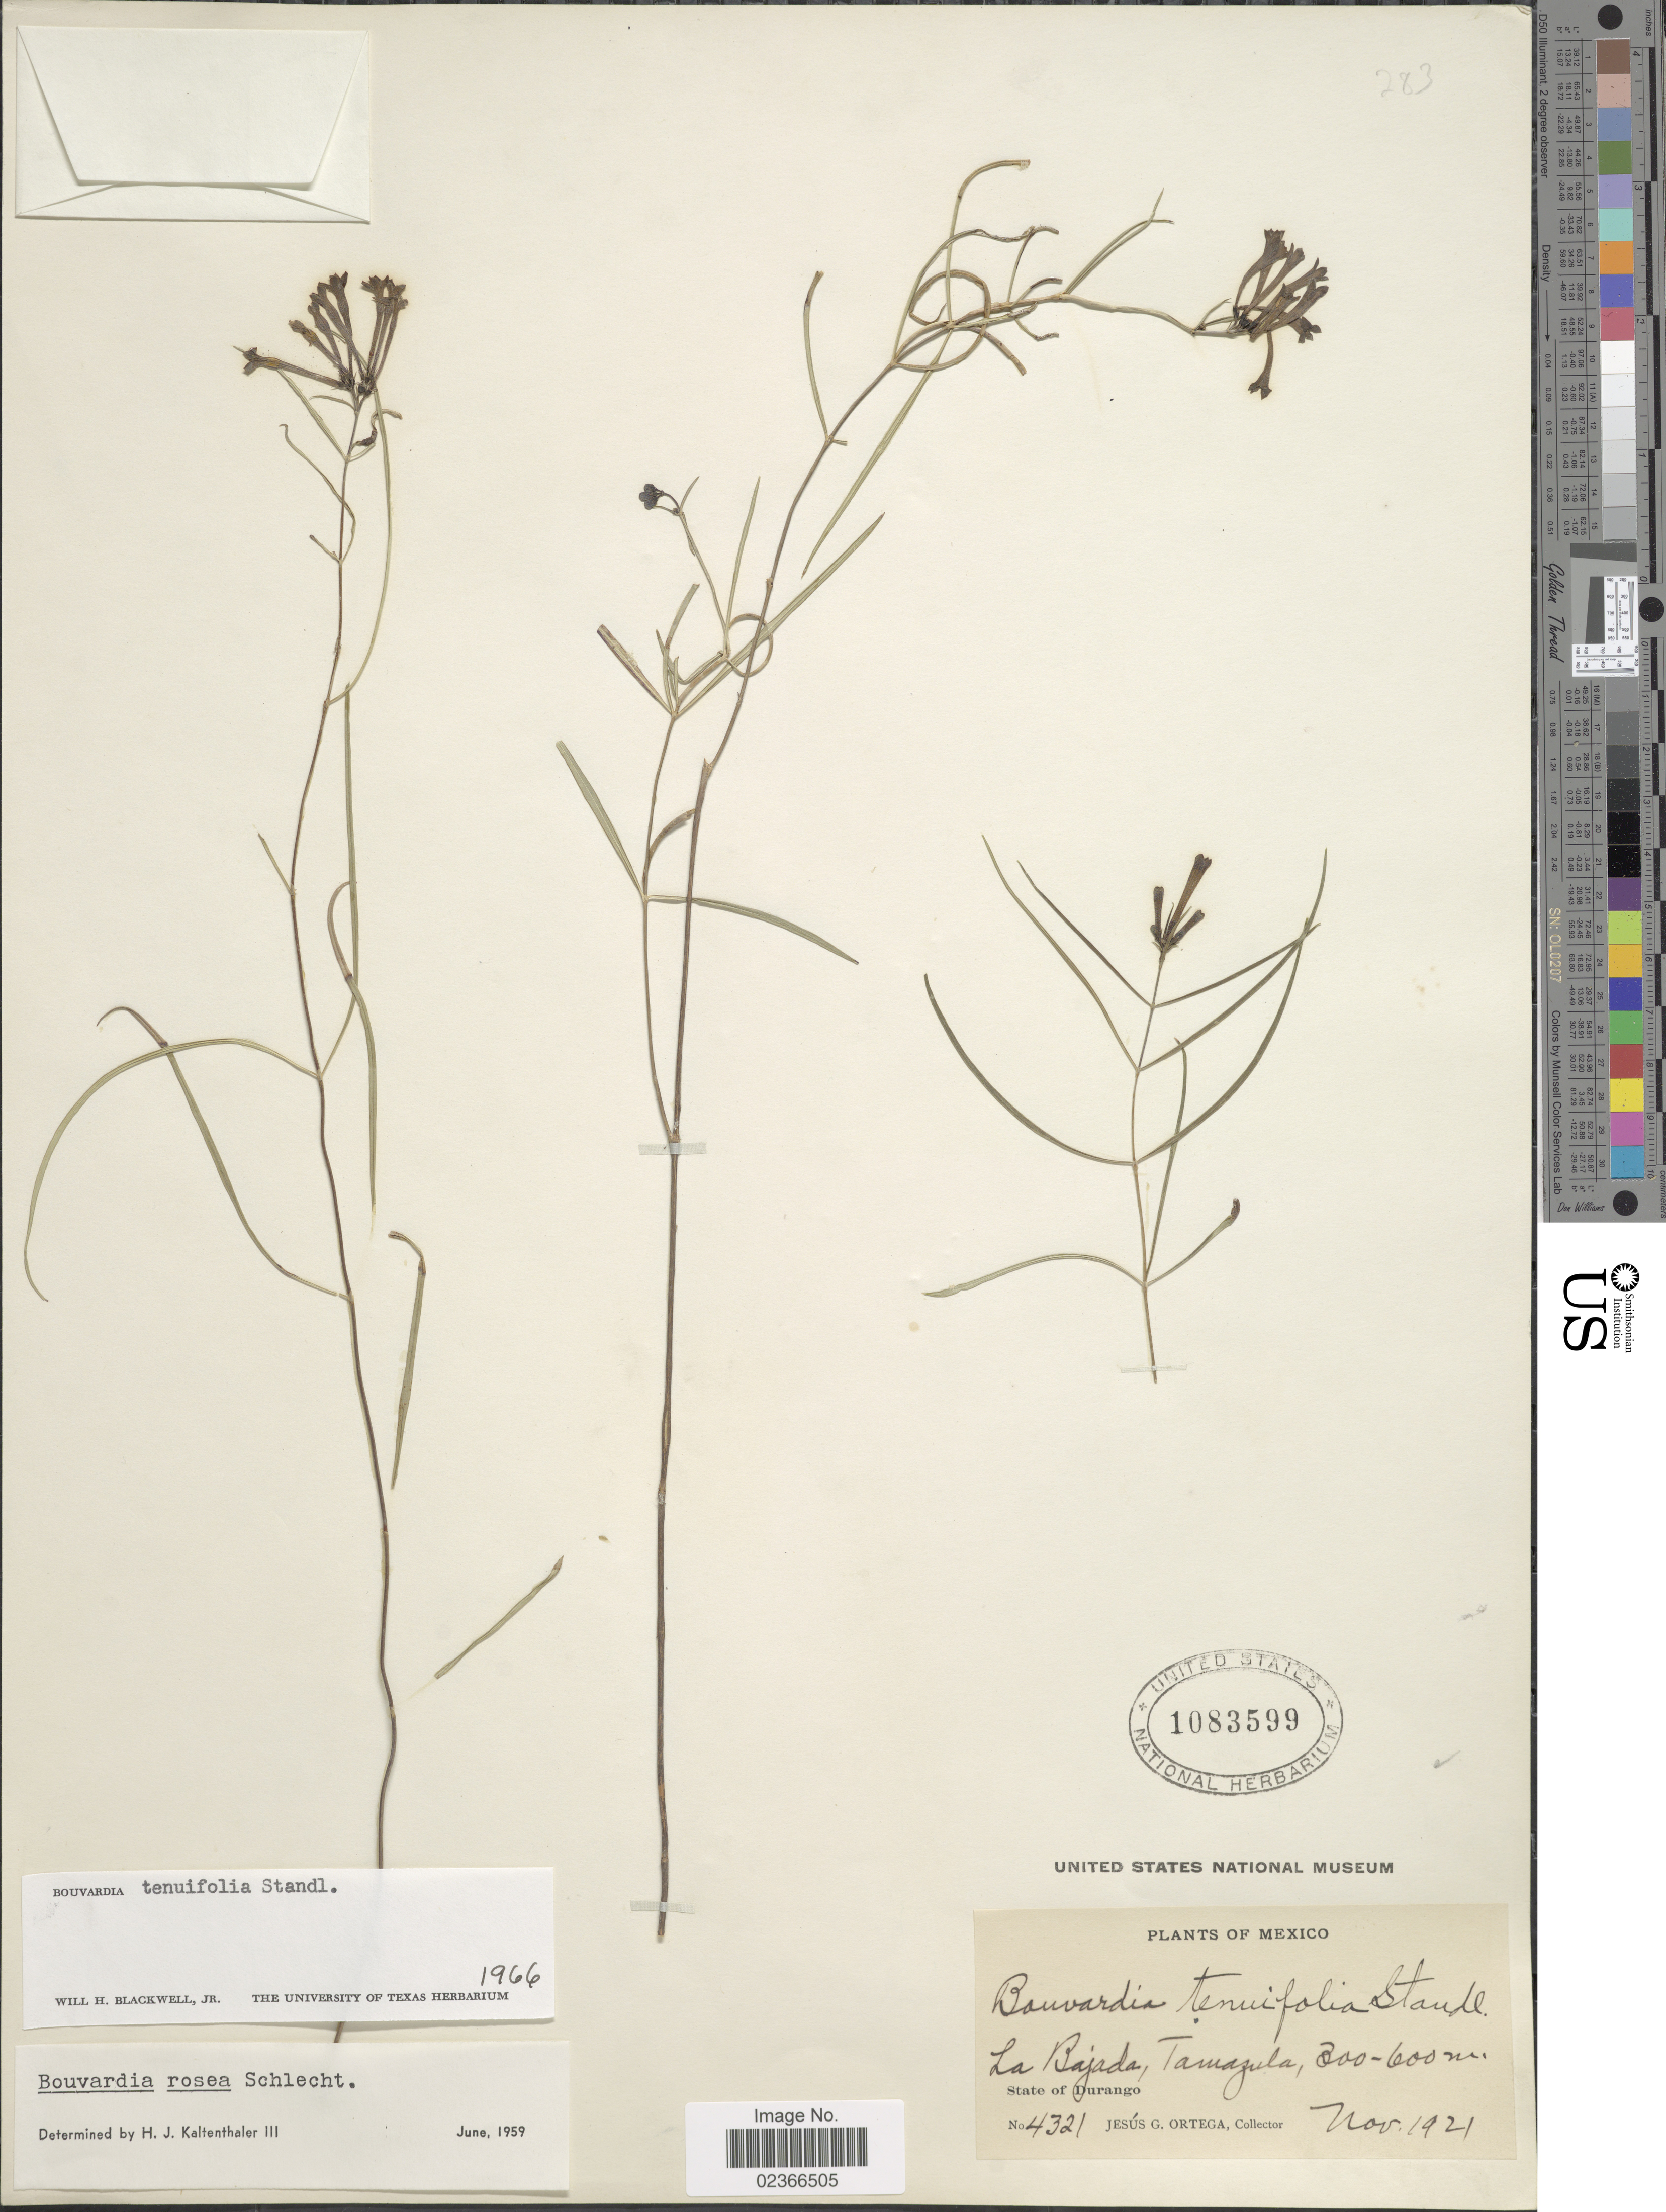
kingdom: Plantae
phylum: Tracheophyta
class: Magnoliopsida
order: Gentianales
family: Rubiaceae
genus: Bouvardia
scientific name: Bouvardia tenuifolia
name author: Standl.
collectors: J. Ortega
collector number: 4321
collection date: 1921-11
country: Mexico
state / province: Durango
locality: La Bajada, Tamazula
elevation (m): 300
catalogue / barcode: US 1083599